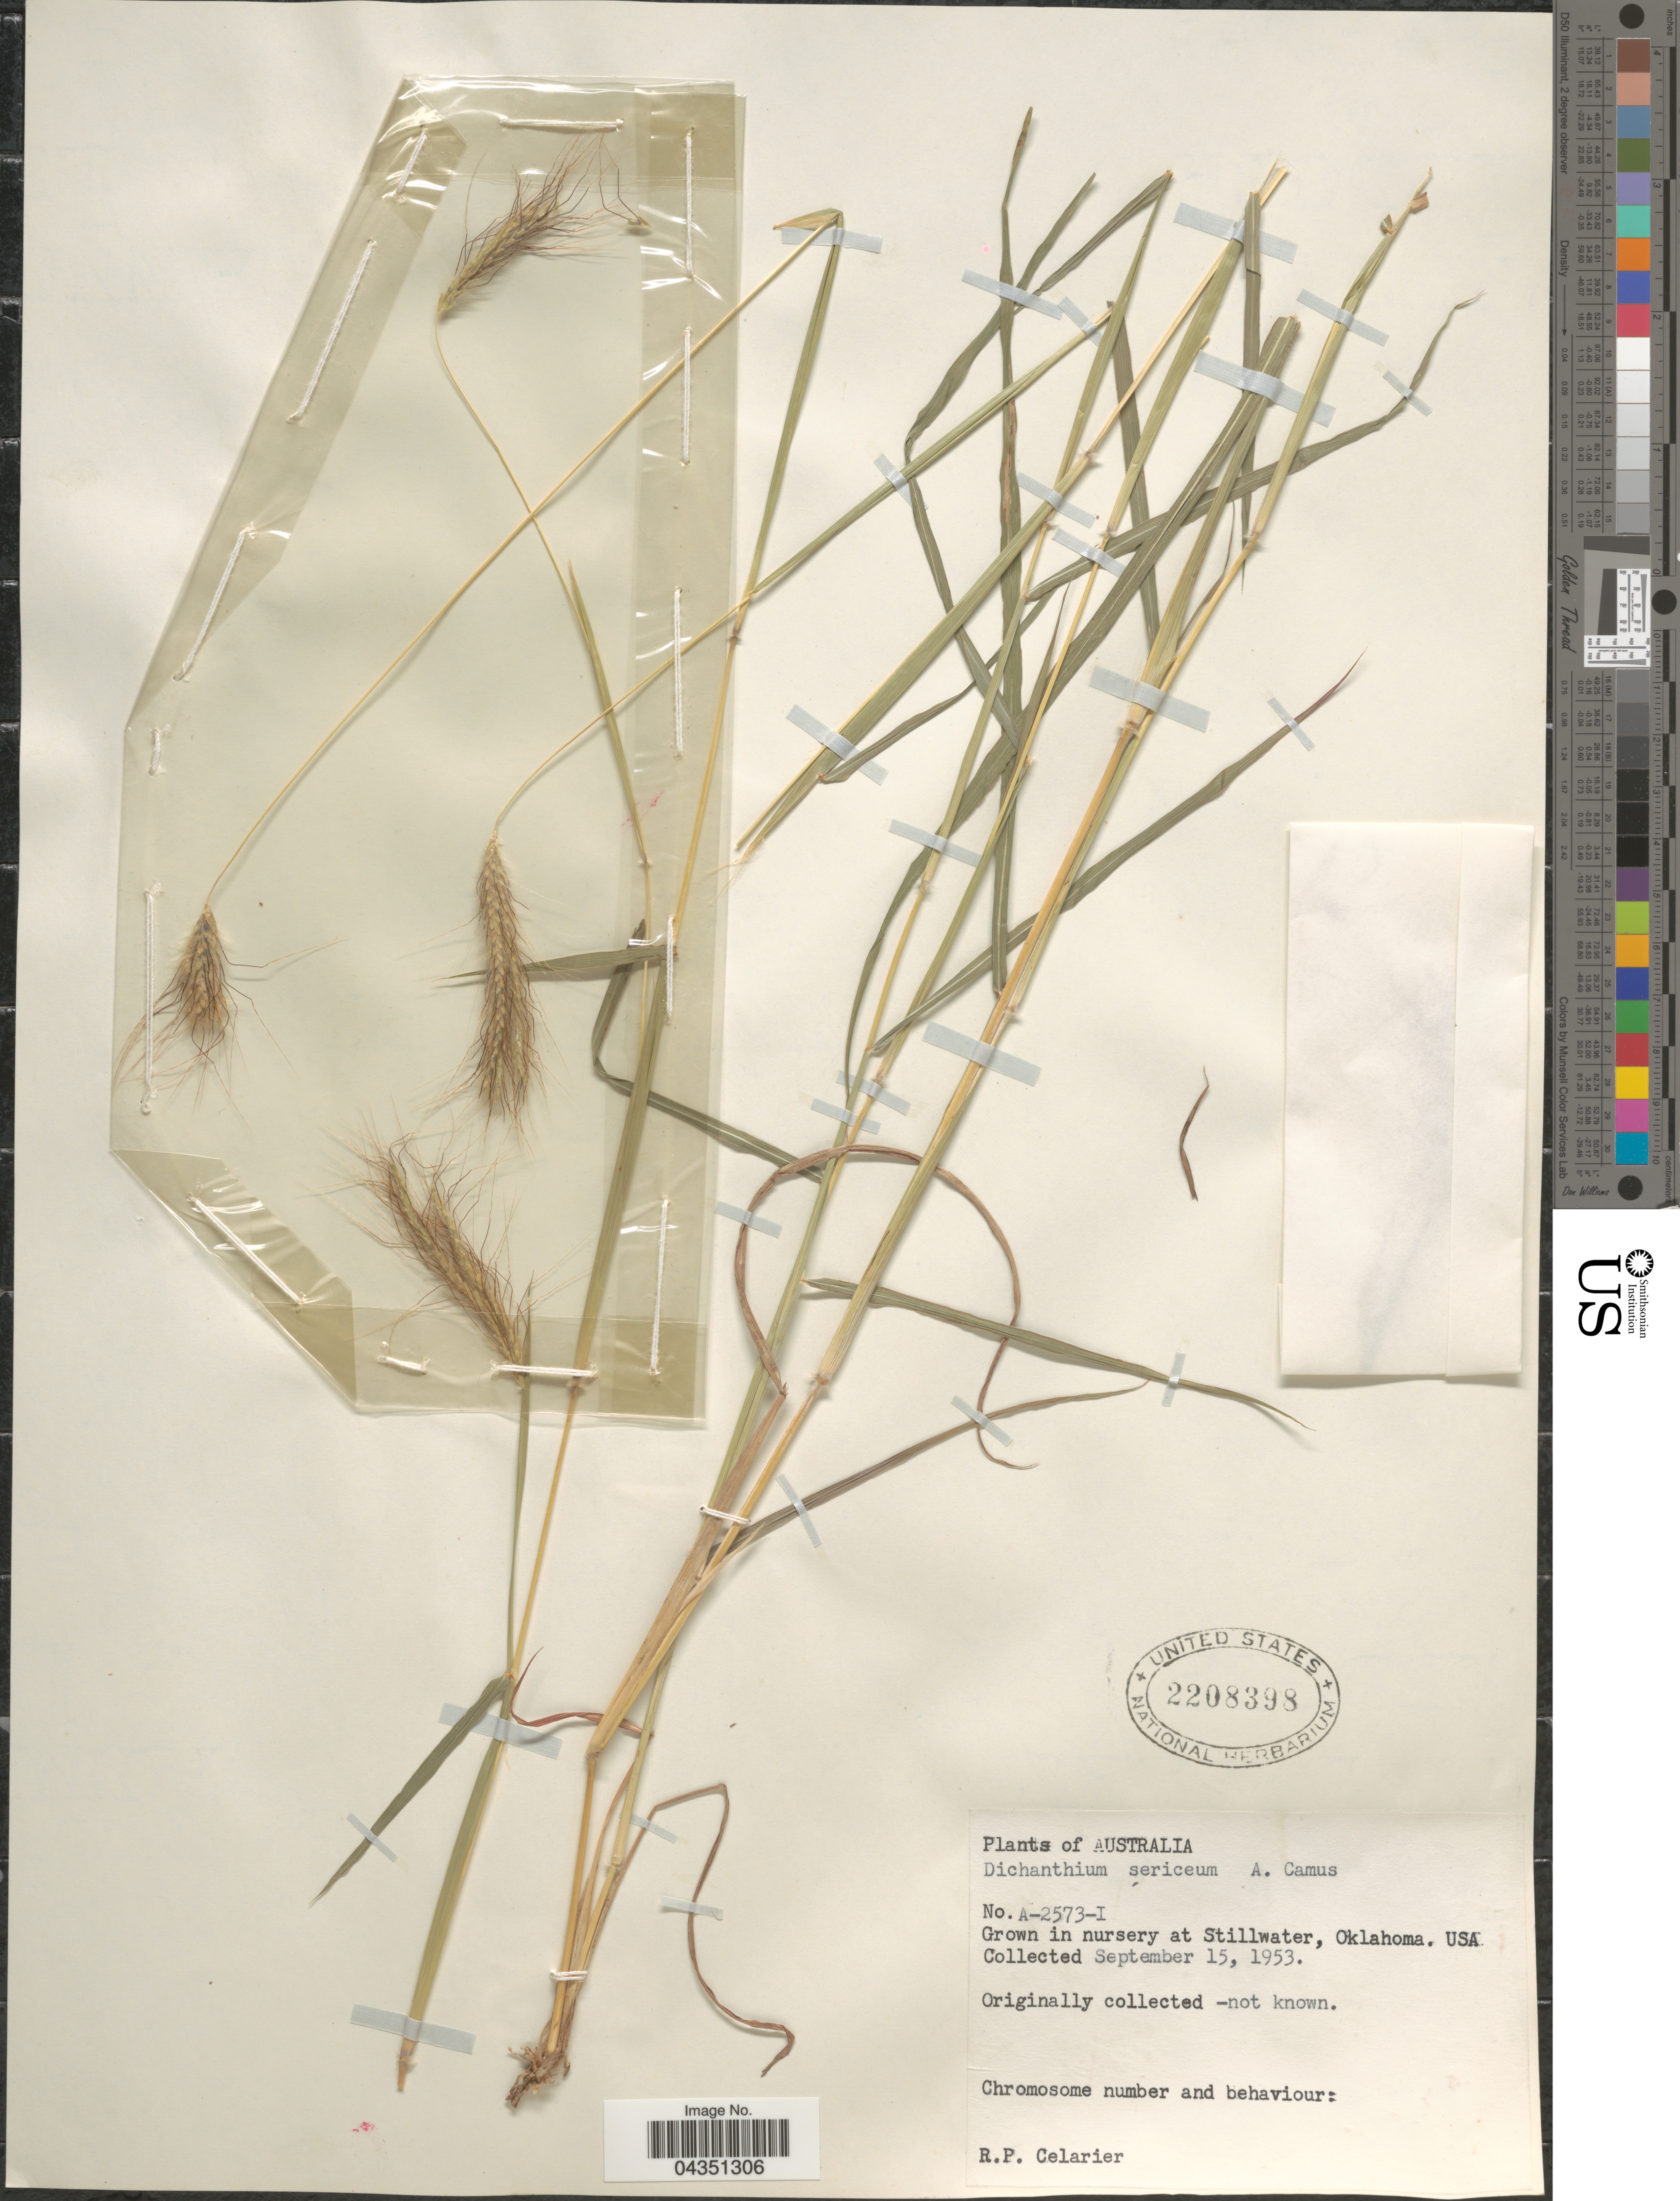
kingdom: Plantae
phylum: Tracheophyta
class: Liliopsida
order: Poales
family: Poaceae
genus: Dichanthium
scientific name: Dichanthium sericeum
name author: (R. Br.) A. Camus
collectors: R. Celarier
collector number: A-2573-I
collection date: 1953-09-15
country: United States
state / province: Oklahoma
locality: Grown in nursery at Stillwater.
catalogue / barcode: US 2208398